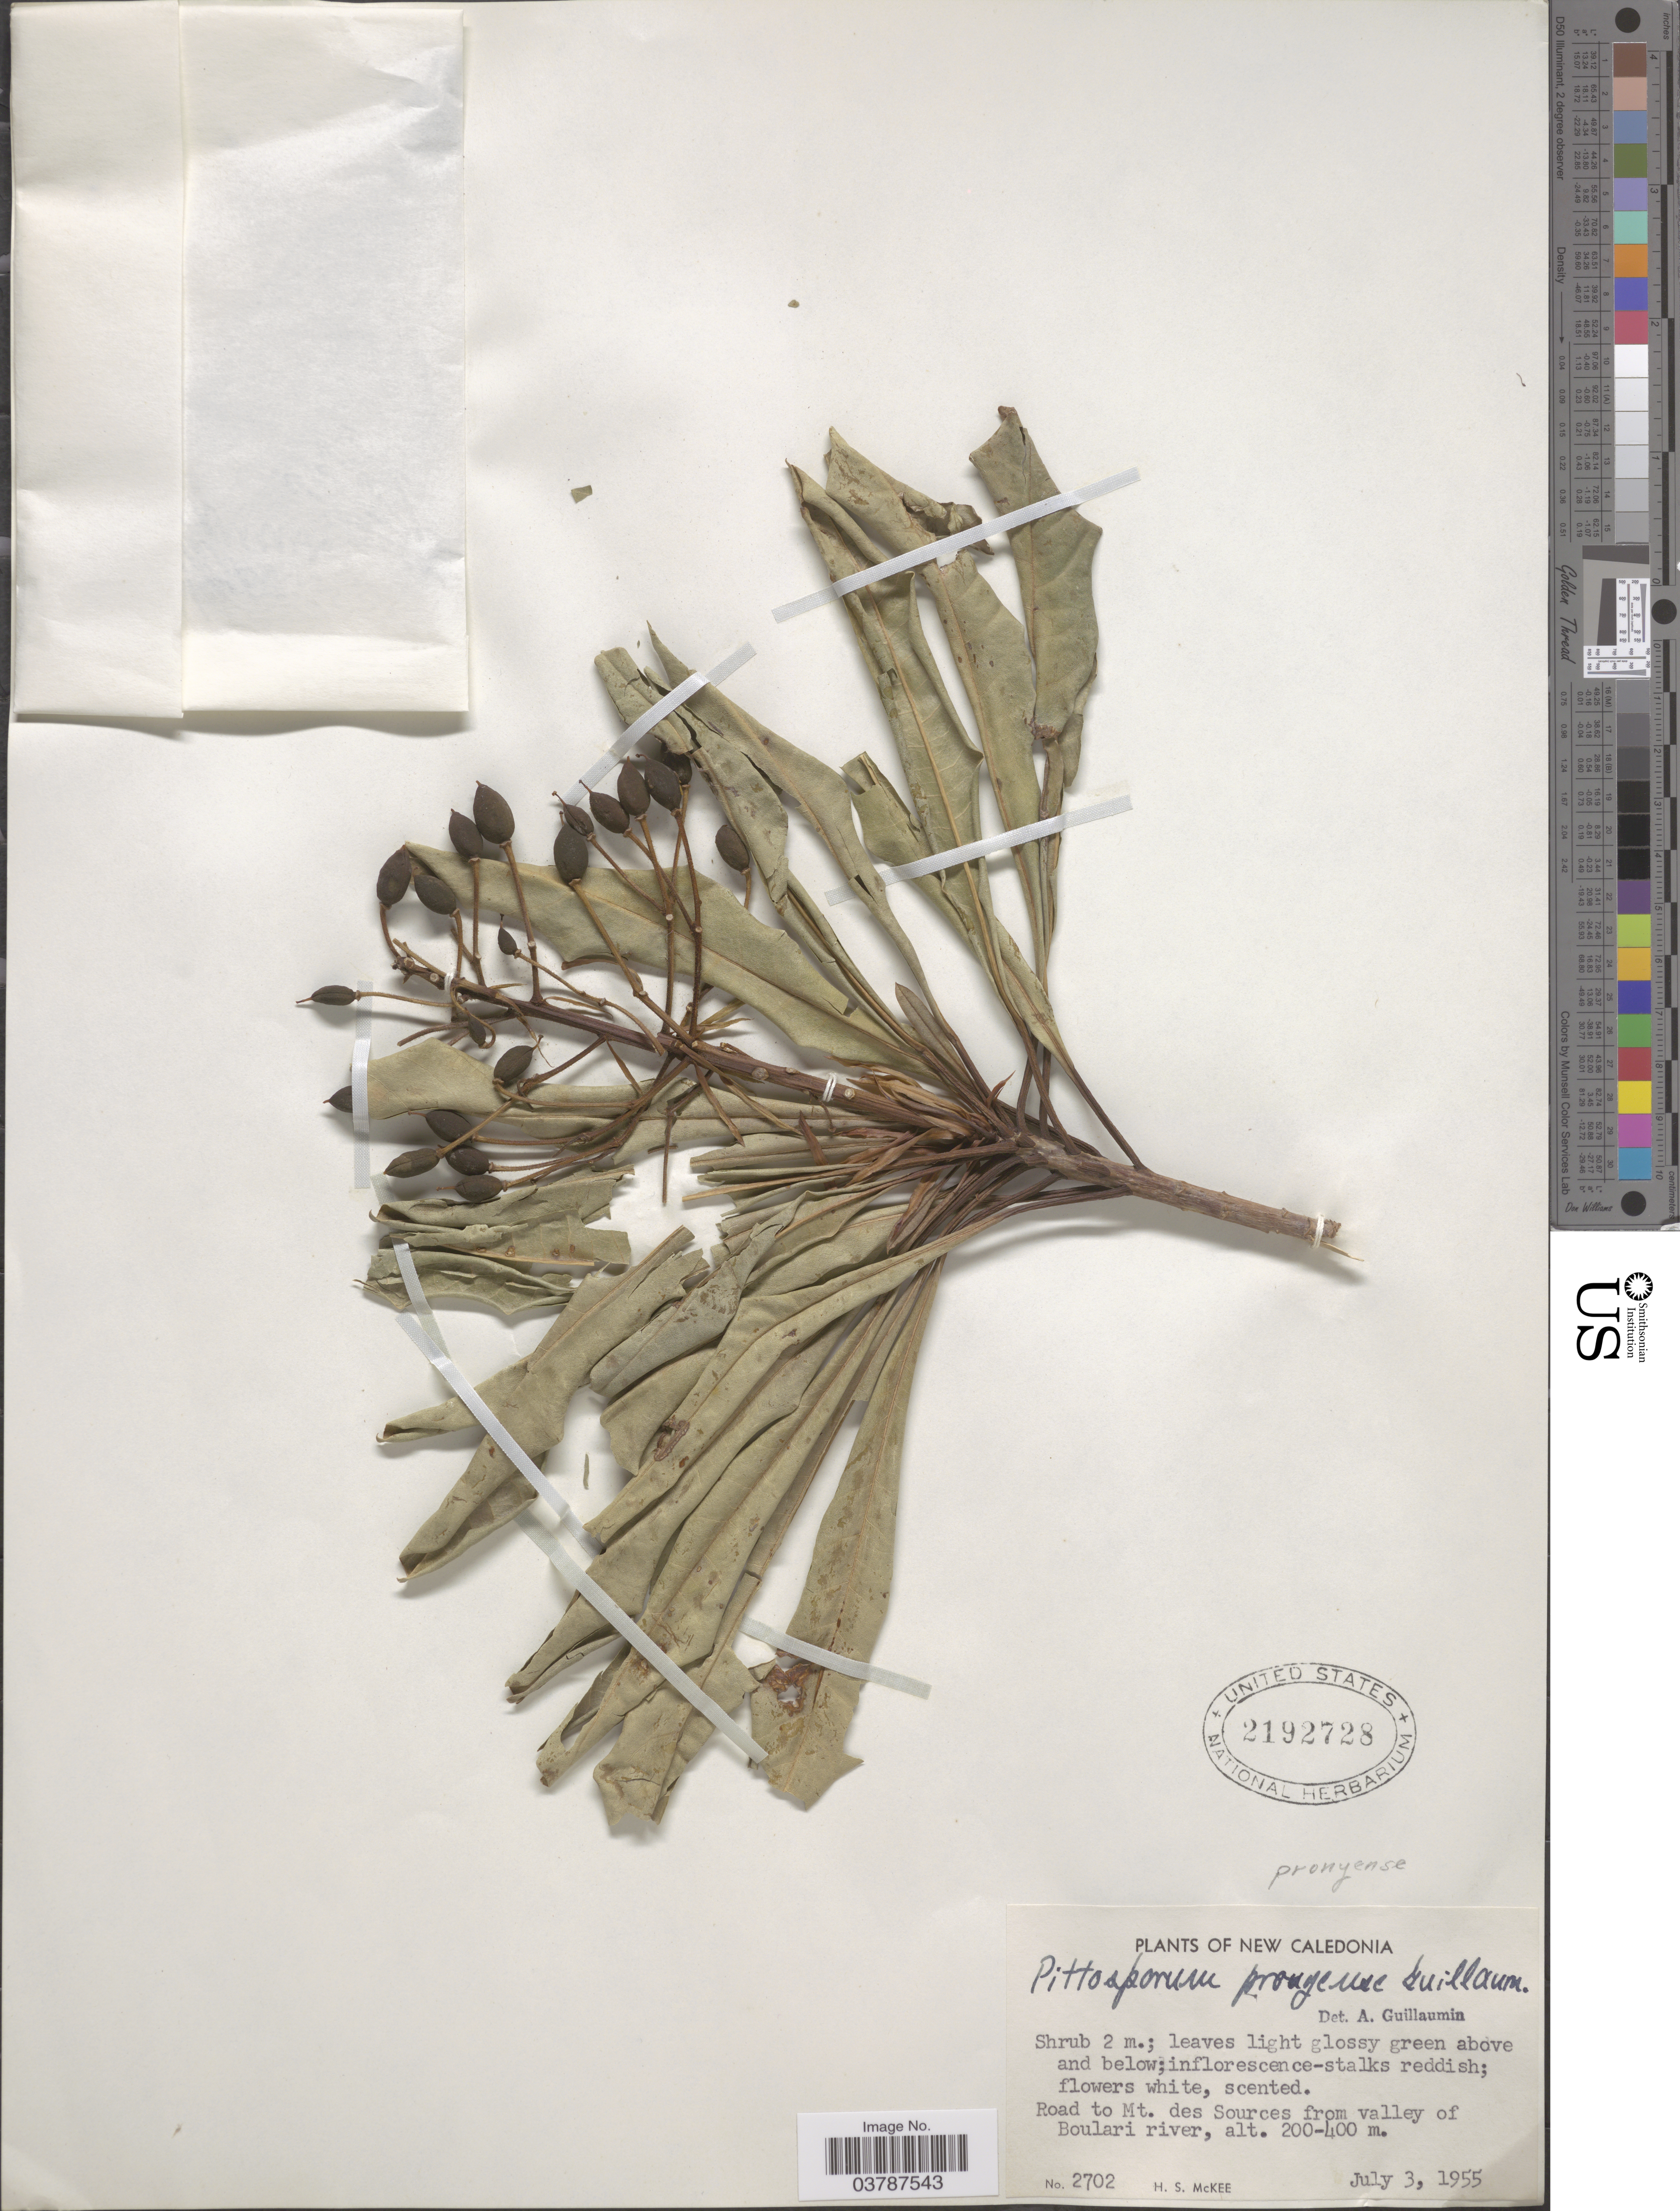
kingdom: Plantae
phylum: Tracheophyta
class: Magnoliopsida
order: Apiales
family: Pittosporaceae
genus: Pittosporum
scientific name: Pittosporum pronyense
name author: Guillaumin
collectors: H. S. McKee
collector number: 2702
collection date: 1955-07-03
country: New Caledonia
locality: Road to Mt. des Sources from valley of Boulari river.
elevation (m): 200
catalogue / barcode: US 2192728